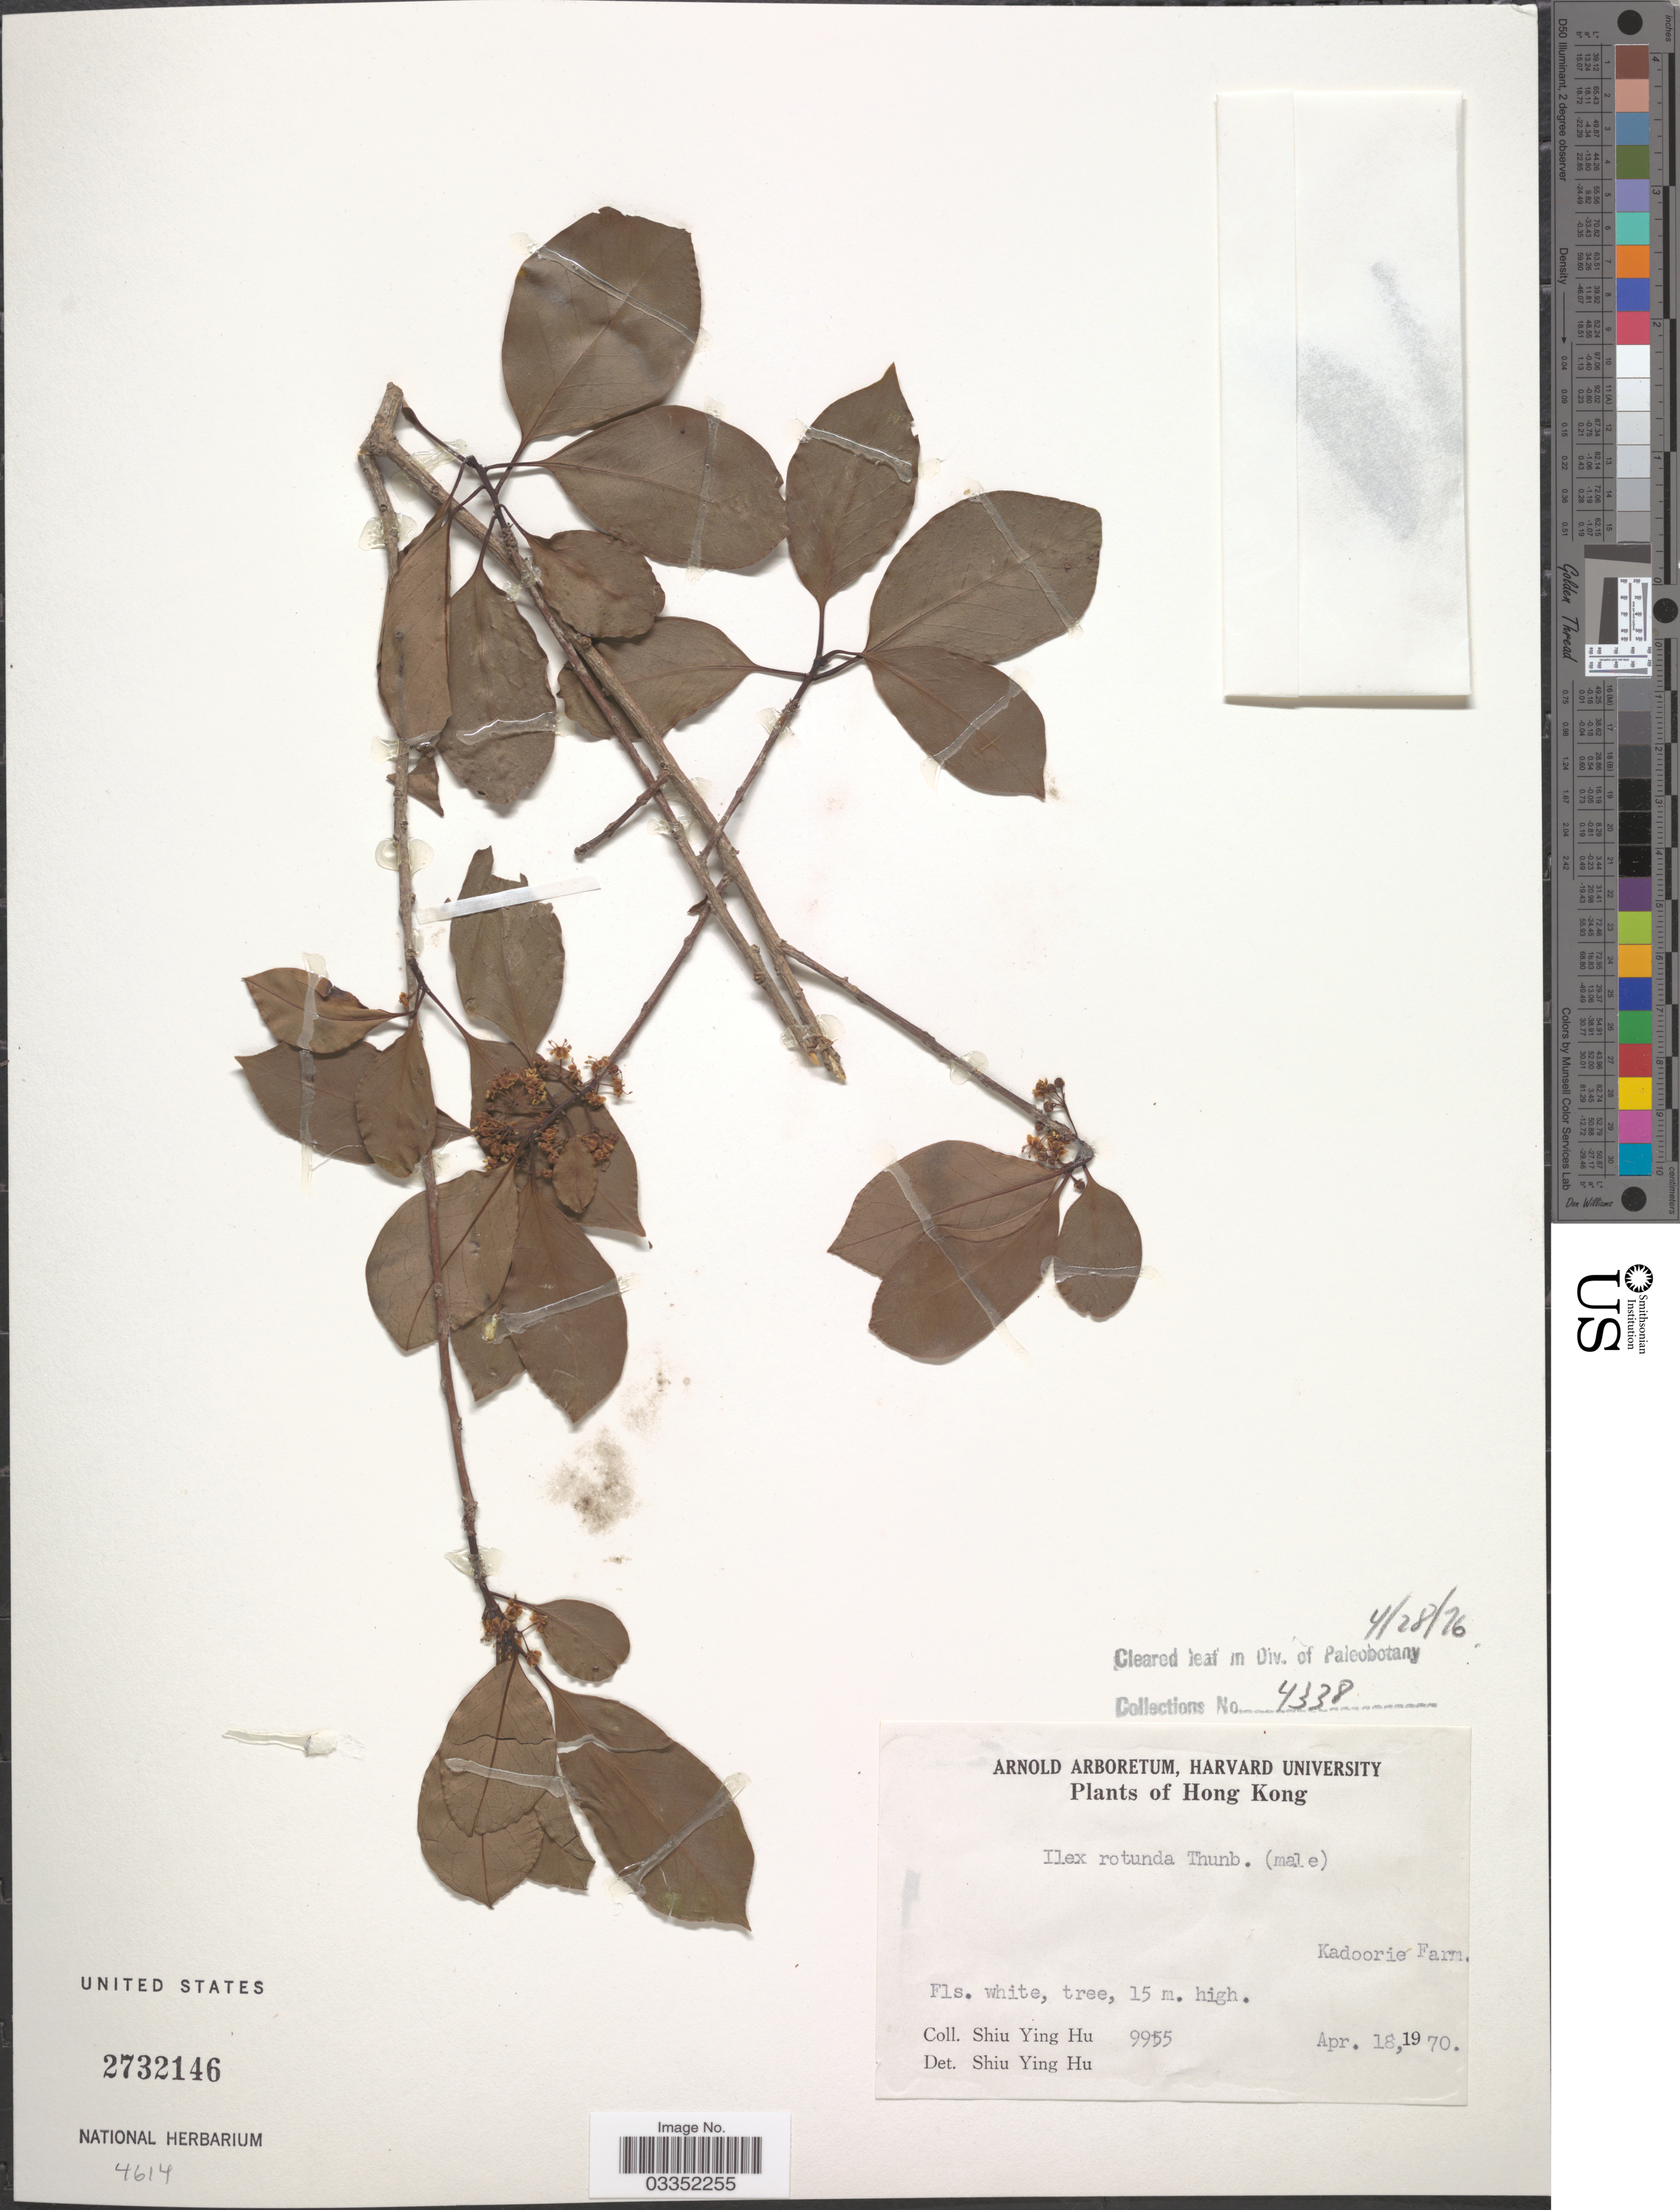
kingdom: Plantae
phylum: Tracheophyta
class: Magnoliopsida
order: Aquifoliales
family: Aquifoliaceae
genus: Ilex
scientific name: Ilex rotunda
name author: Thunb.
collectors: S. Y. Hu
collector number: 9955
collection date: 1970-04-18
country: China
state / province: Hong Kong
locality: Kadoorie Farm.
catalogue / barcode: US 2732146